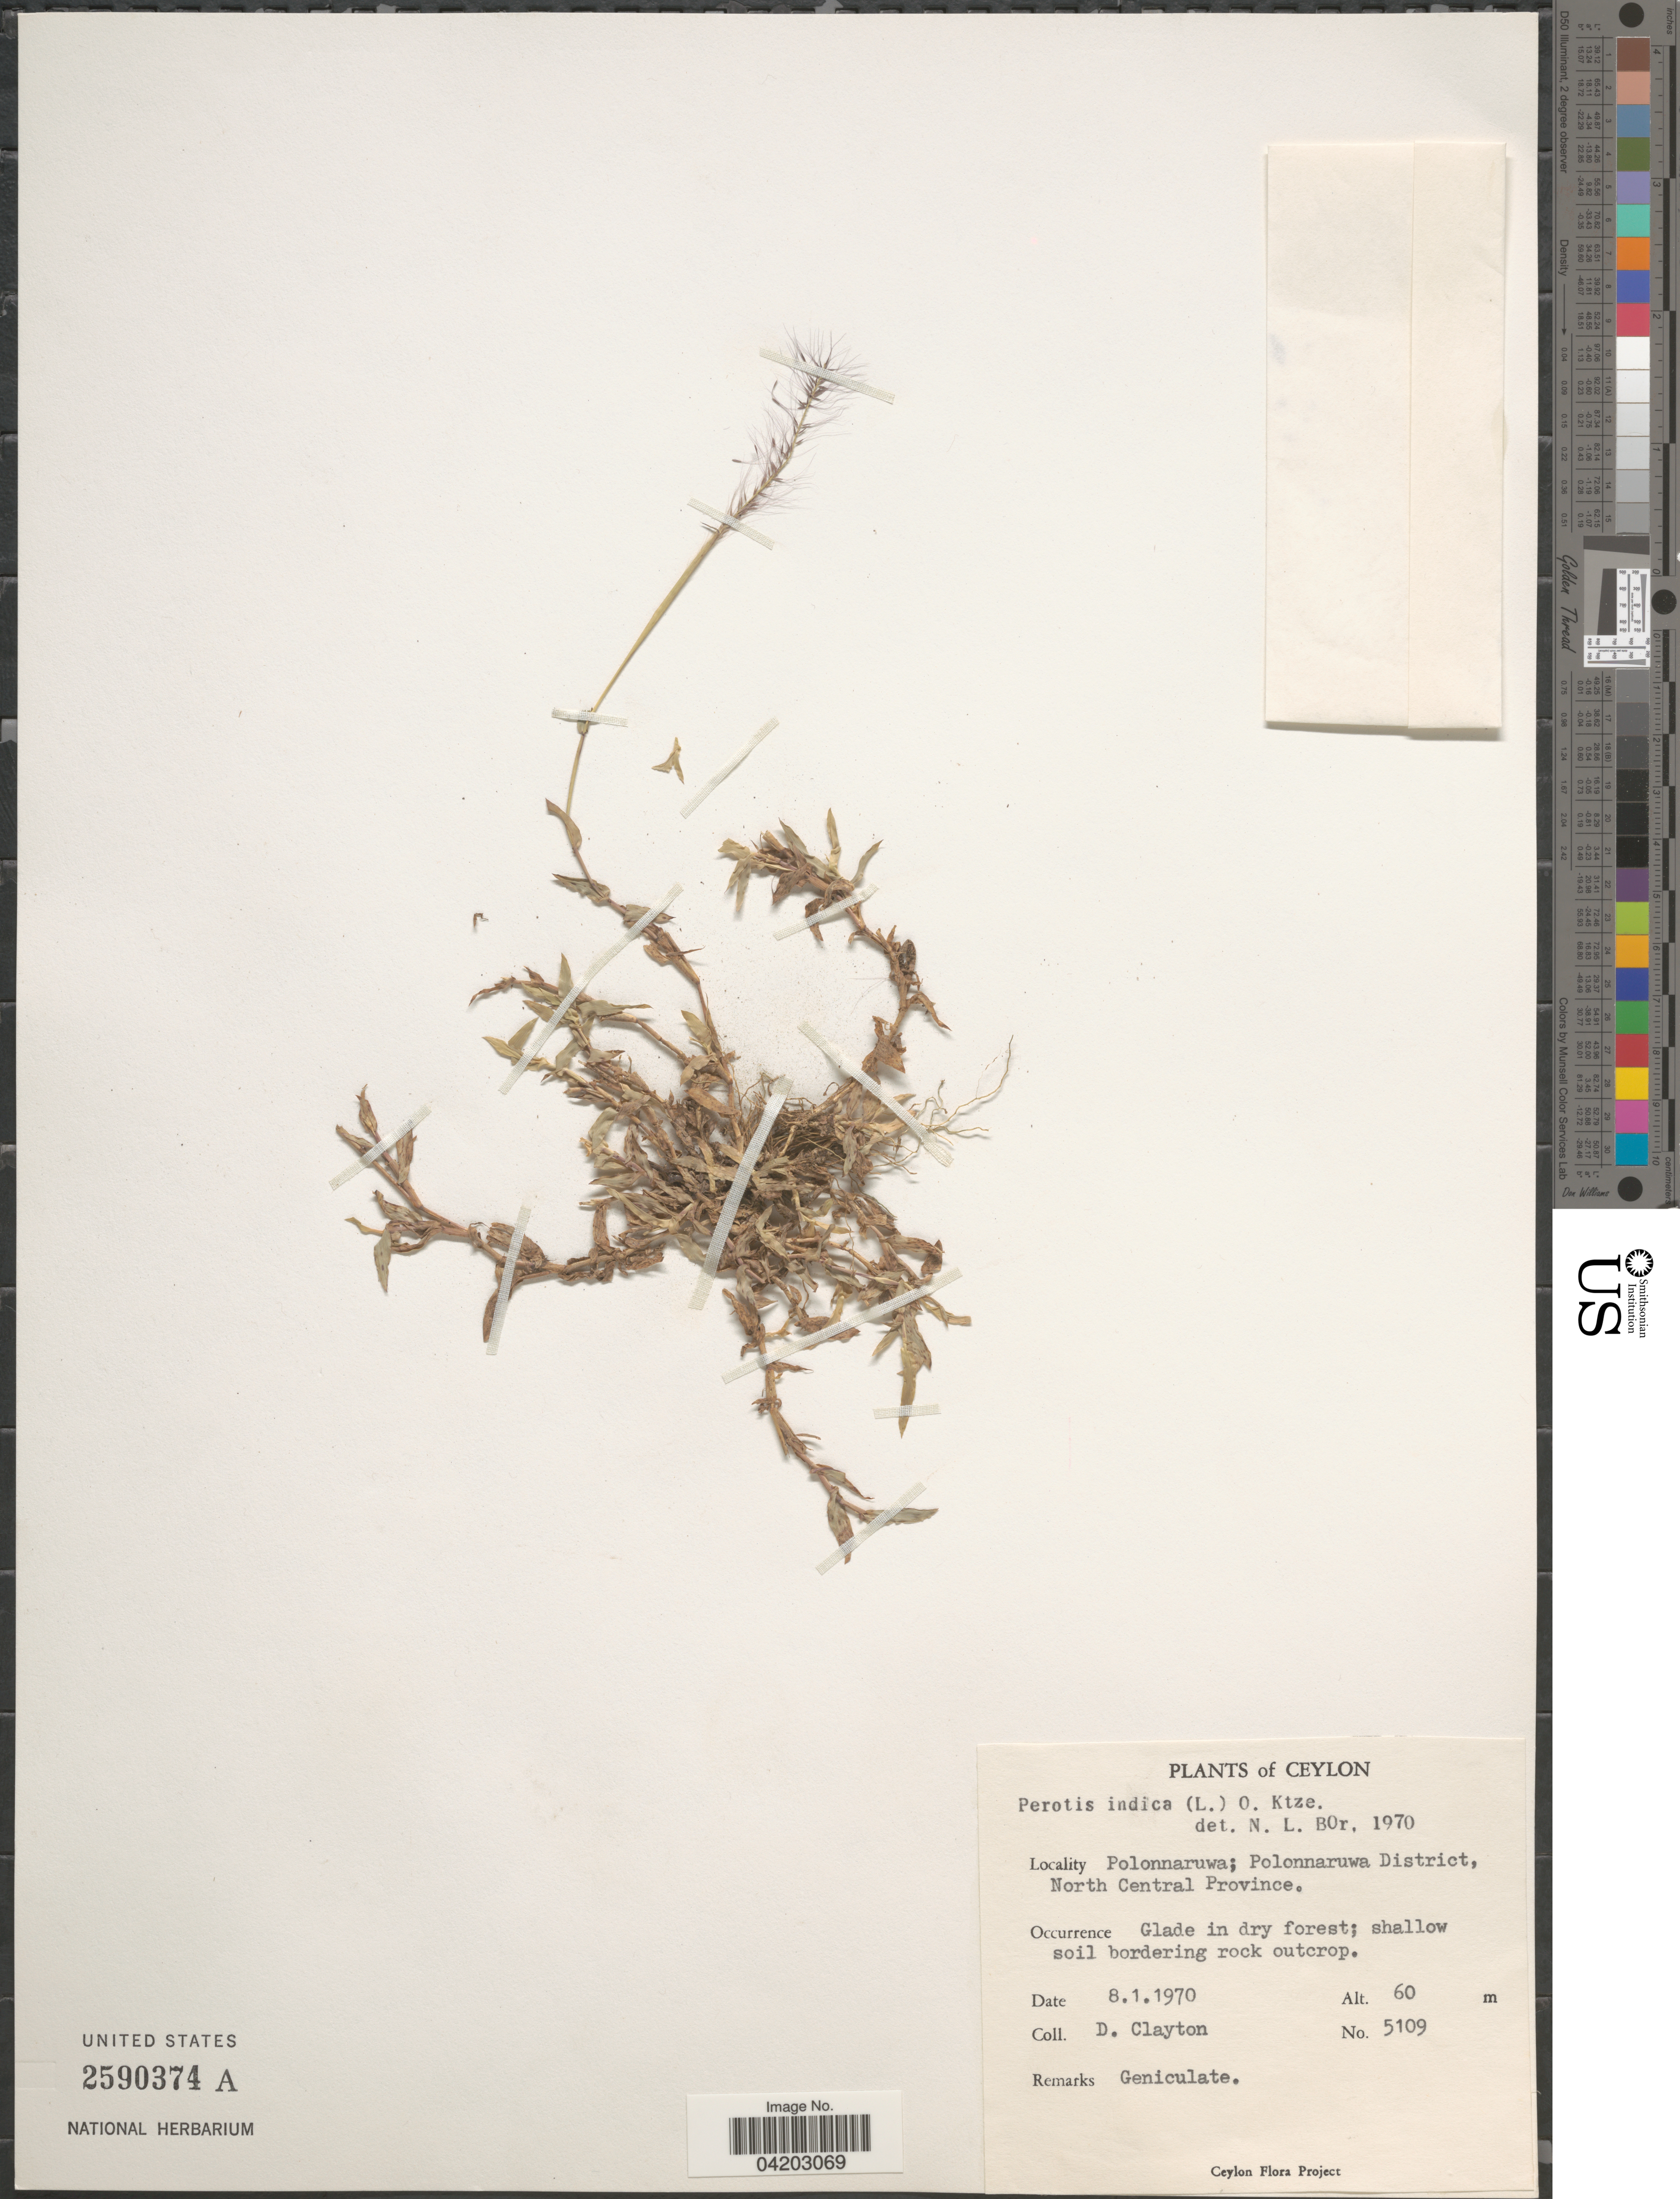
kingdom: Plantae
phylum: Tracheophyta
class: Liliopsida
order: Poales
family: Poaceae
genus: Perotis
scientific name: Perotis indica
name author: (L.) Kuntze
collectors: D. Clayton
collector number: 5109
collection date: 1970-01-08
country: Sri Lanka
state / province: North Central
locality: Ceylon. Polonnaruwa; Polonnaruwa District.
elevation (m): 60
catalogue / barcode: US 2590374A